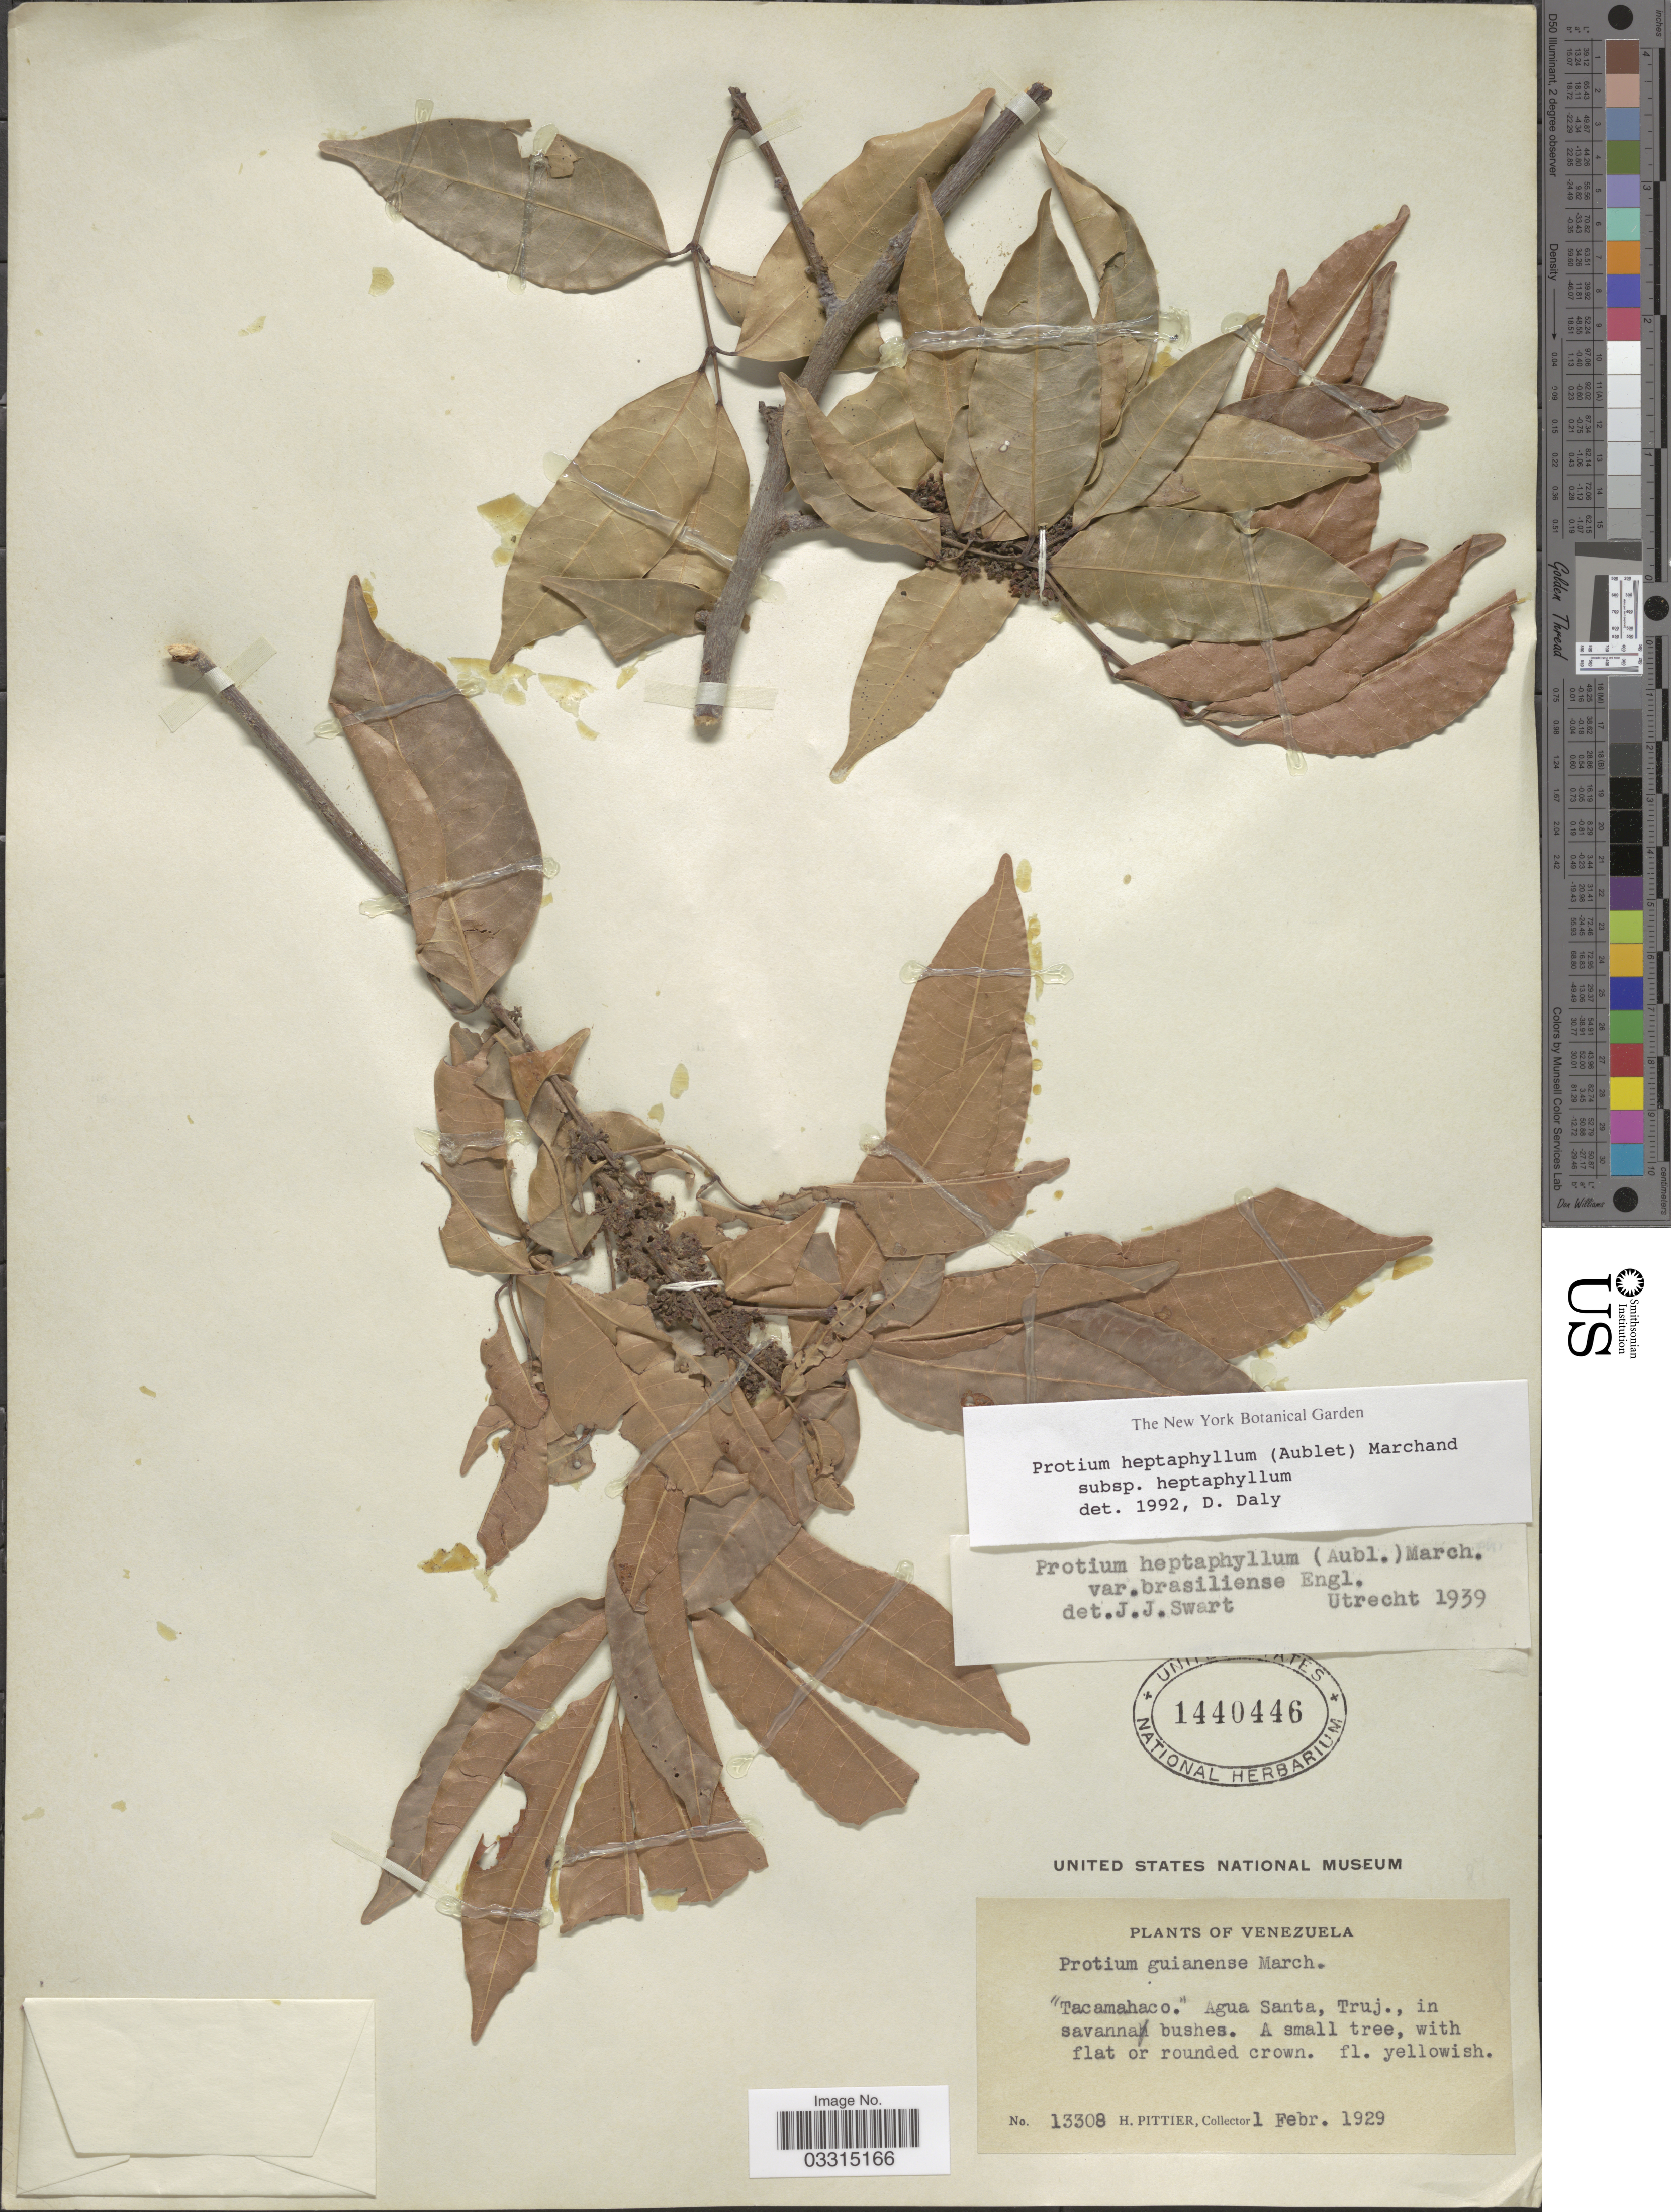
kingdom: Plantae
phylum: Tracheophyta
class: Magnoliopsida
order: Sapindales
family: Burseraceae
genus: Protium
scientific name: Protium heptaphyllum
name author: (Aubl.) Marchand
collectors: H. F. Pittier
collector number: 13308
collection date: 1929-02-01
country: Venezuela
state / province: Trujillo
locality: Tacamahaco.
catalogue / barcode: US 1440446